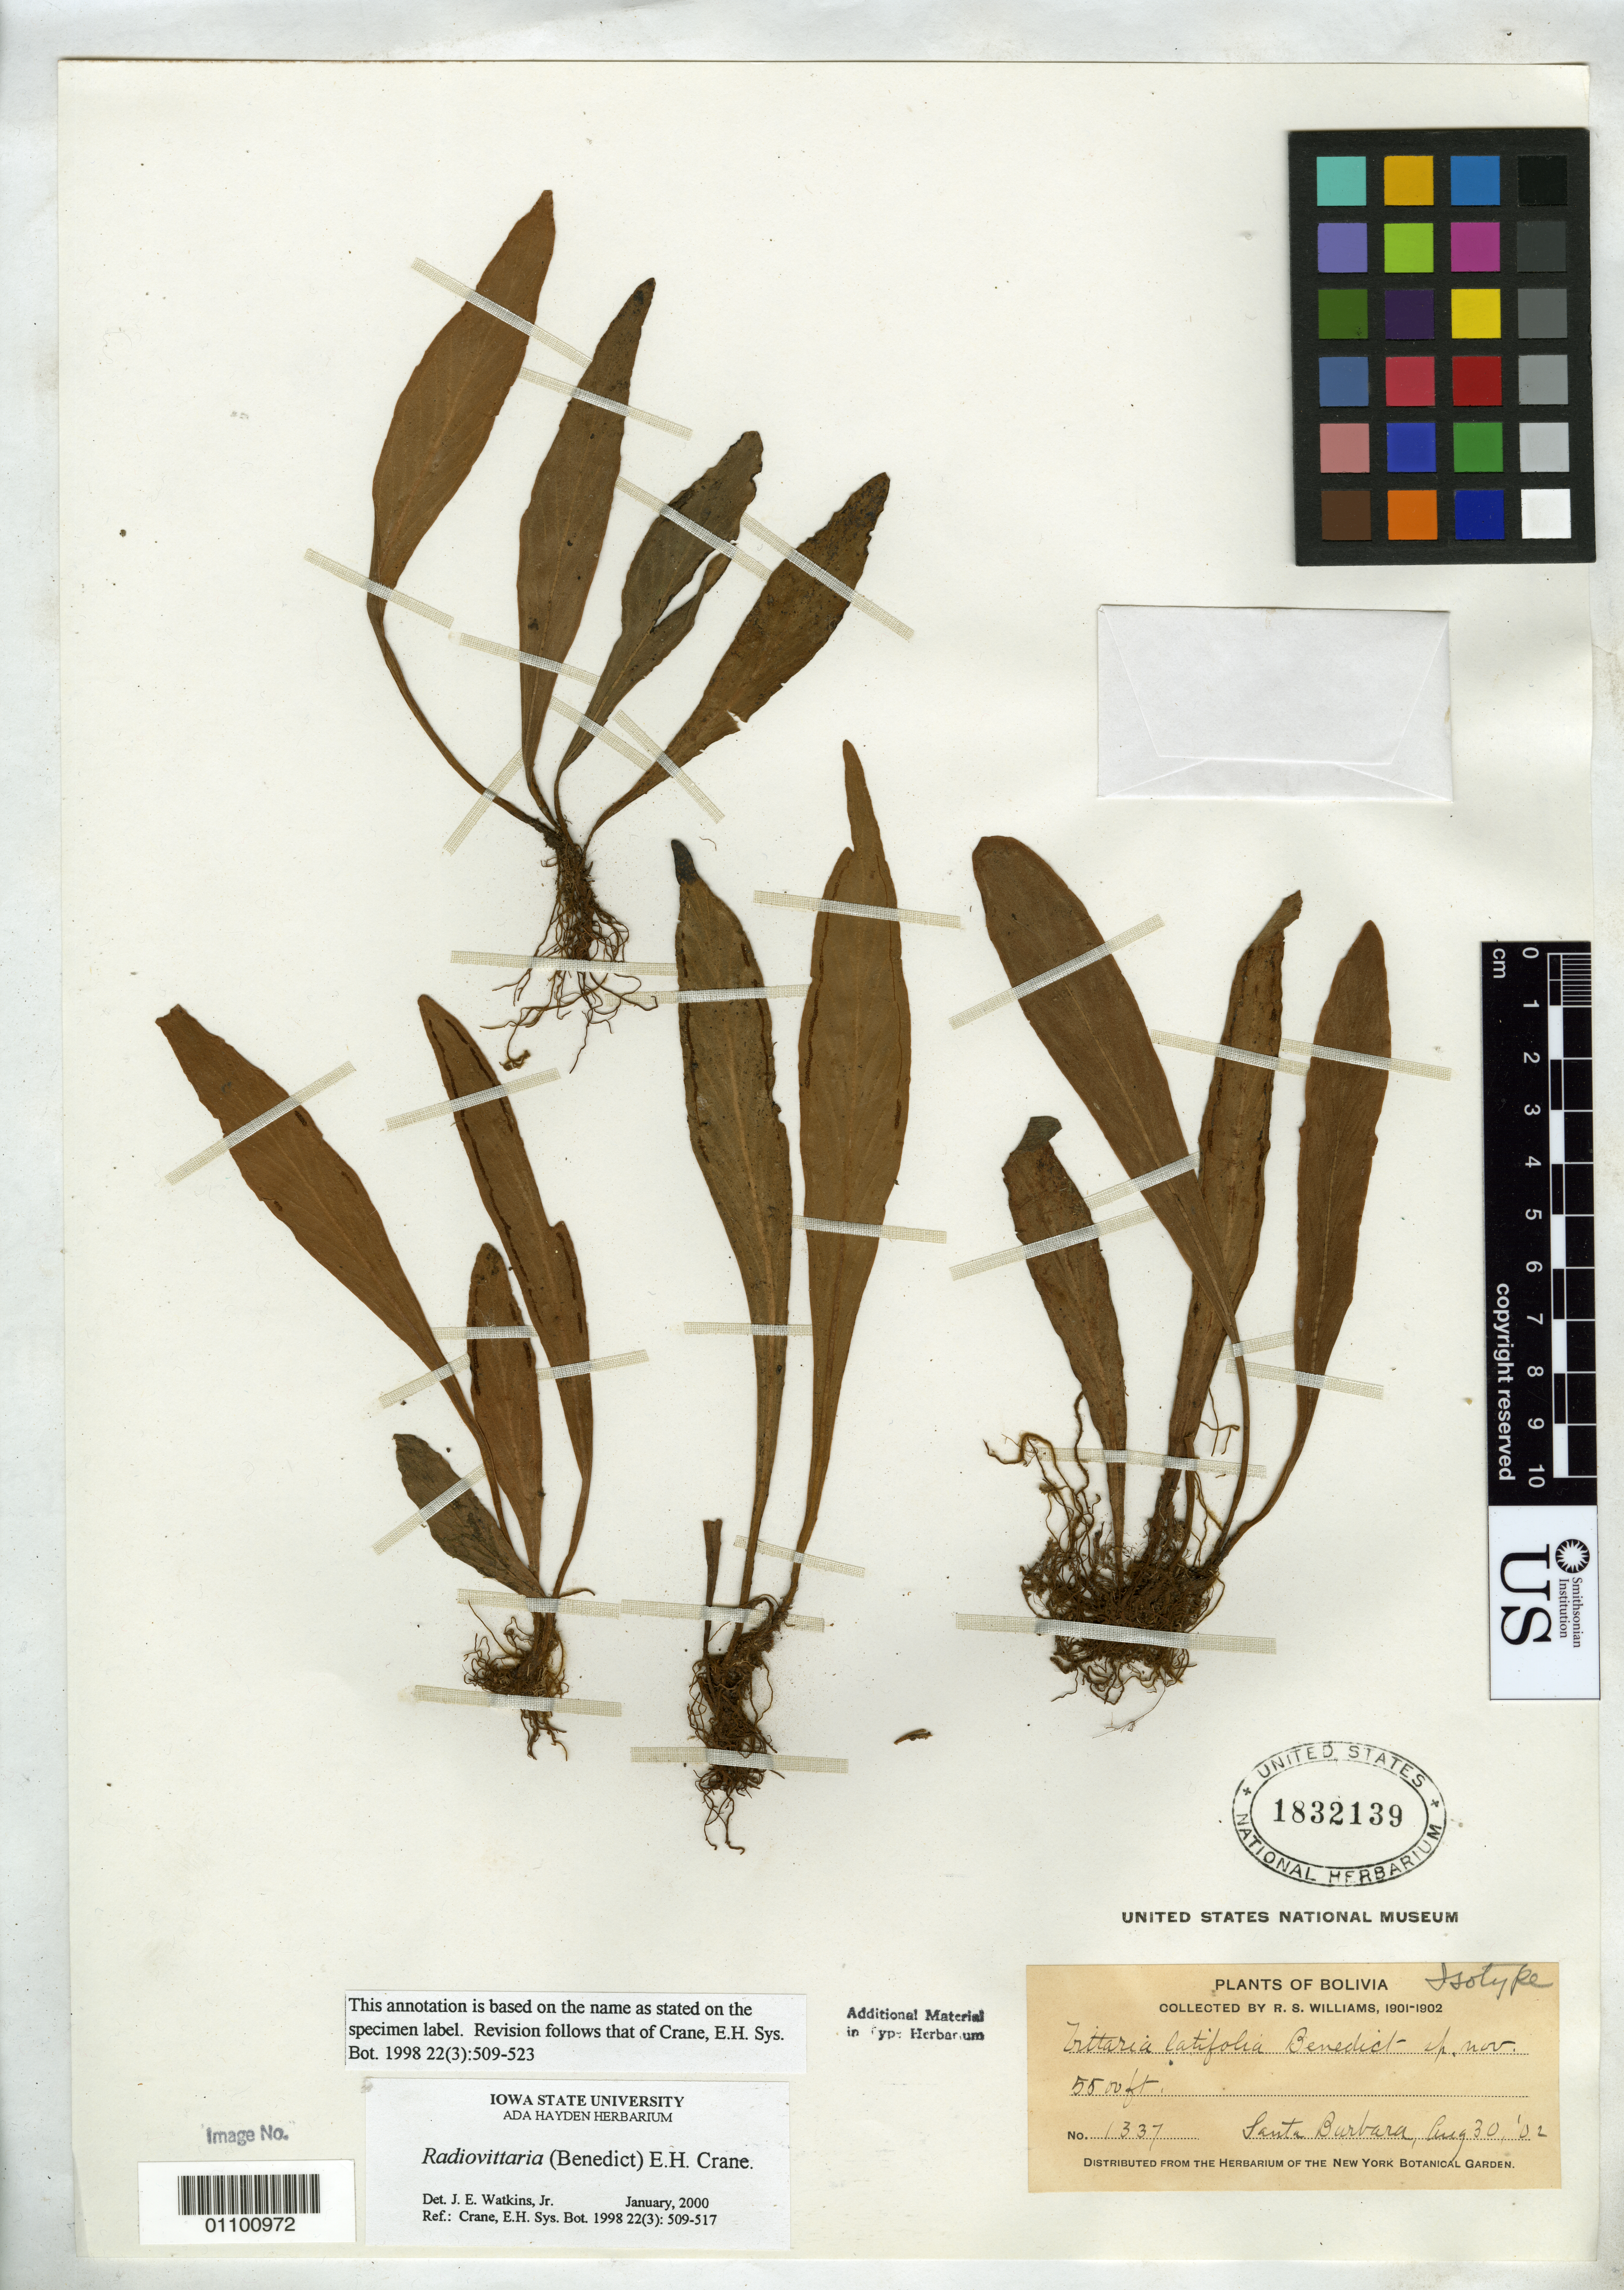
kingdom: Plantae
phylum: Tracheophyta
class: Polypodiopsida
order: Polypodiales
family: Pteridaceae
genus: Vittaria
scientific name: Vittaria latifolia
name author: Benedict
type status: Isotype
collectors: R. S. Williams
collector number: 1337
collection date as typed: Aug. 30, '02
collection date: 1902-08-30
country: Bolivia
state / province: La Paz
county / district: Franz Tamayo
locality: Santa Barbara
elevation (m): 1676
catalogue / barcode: US 1832139